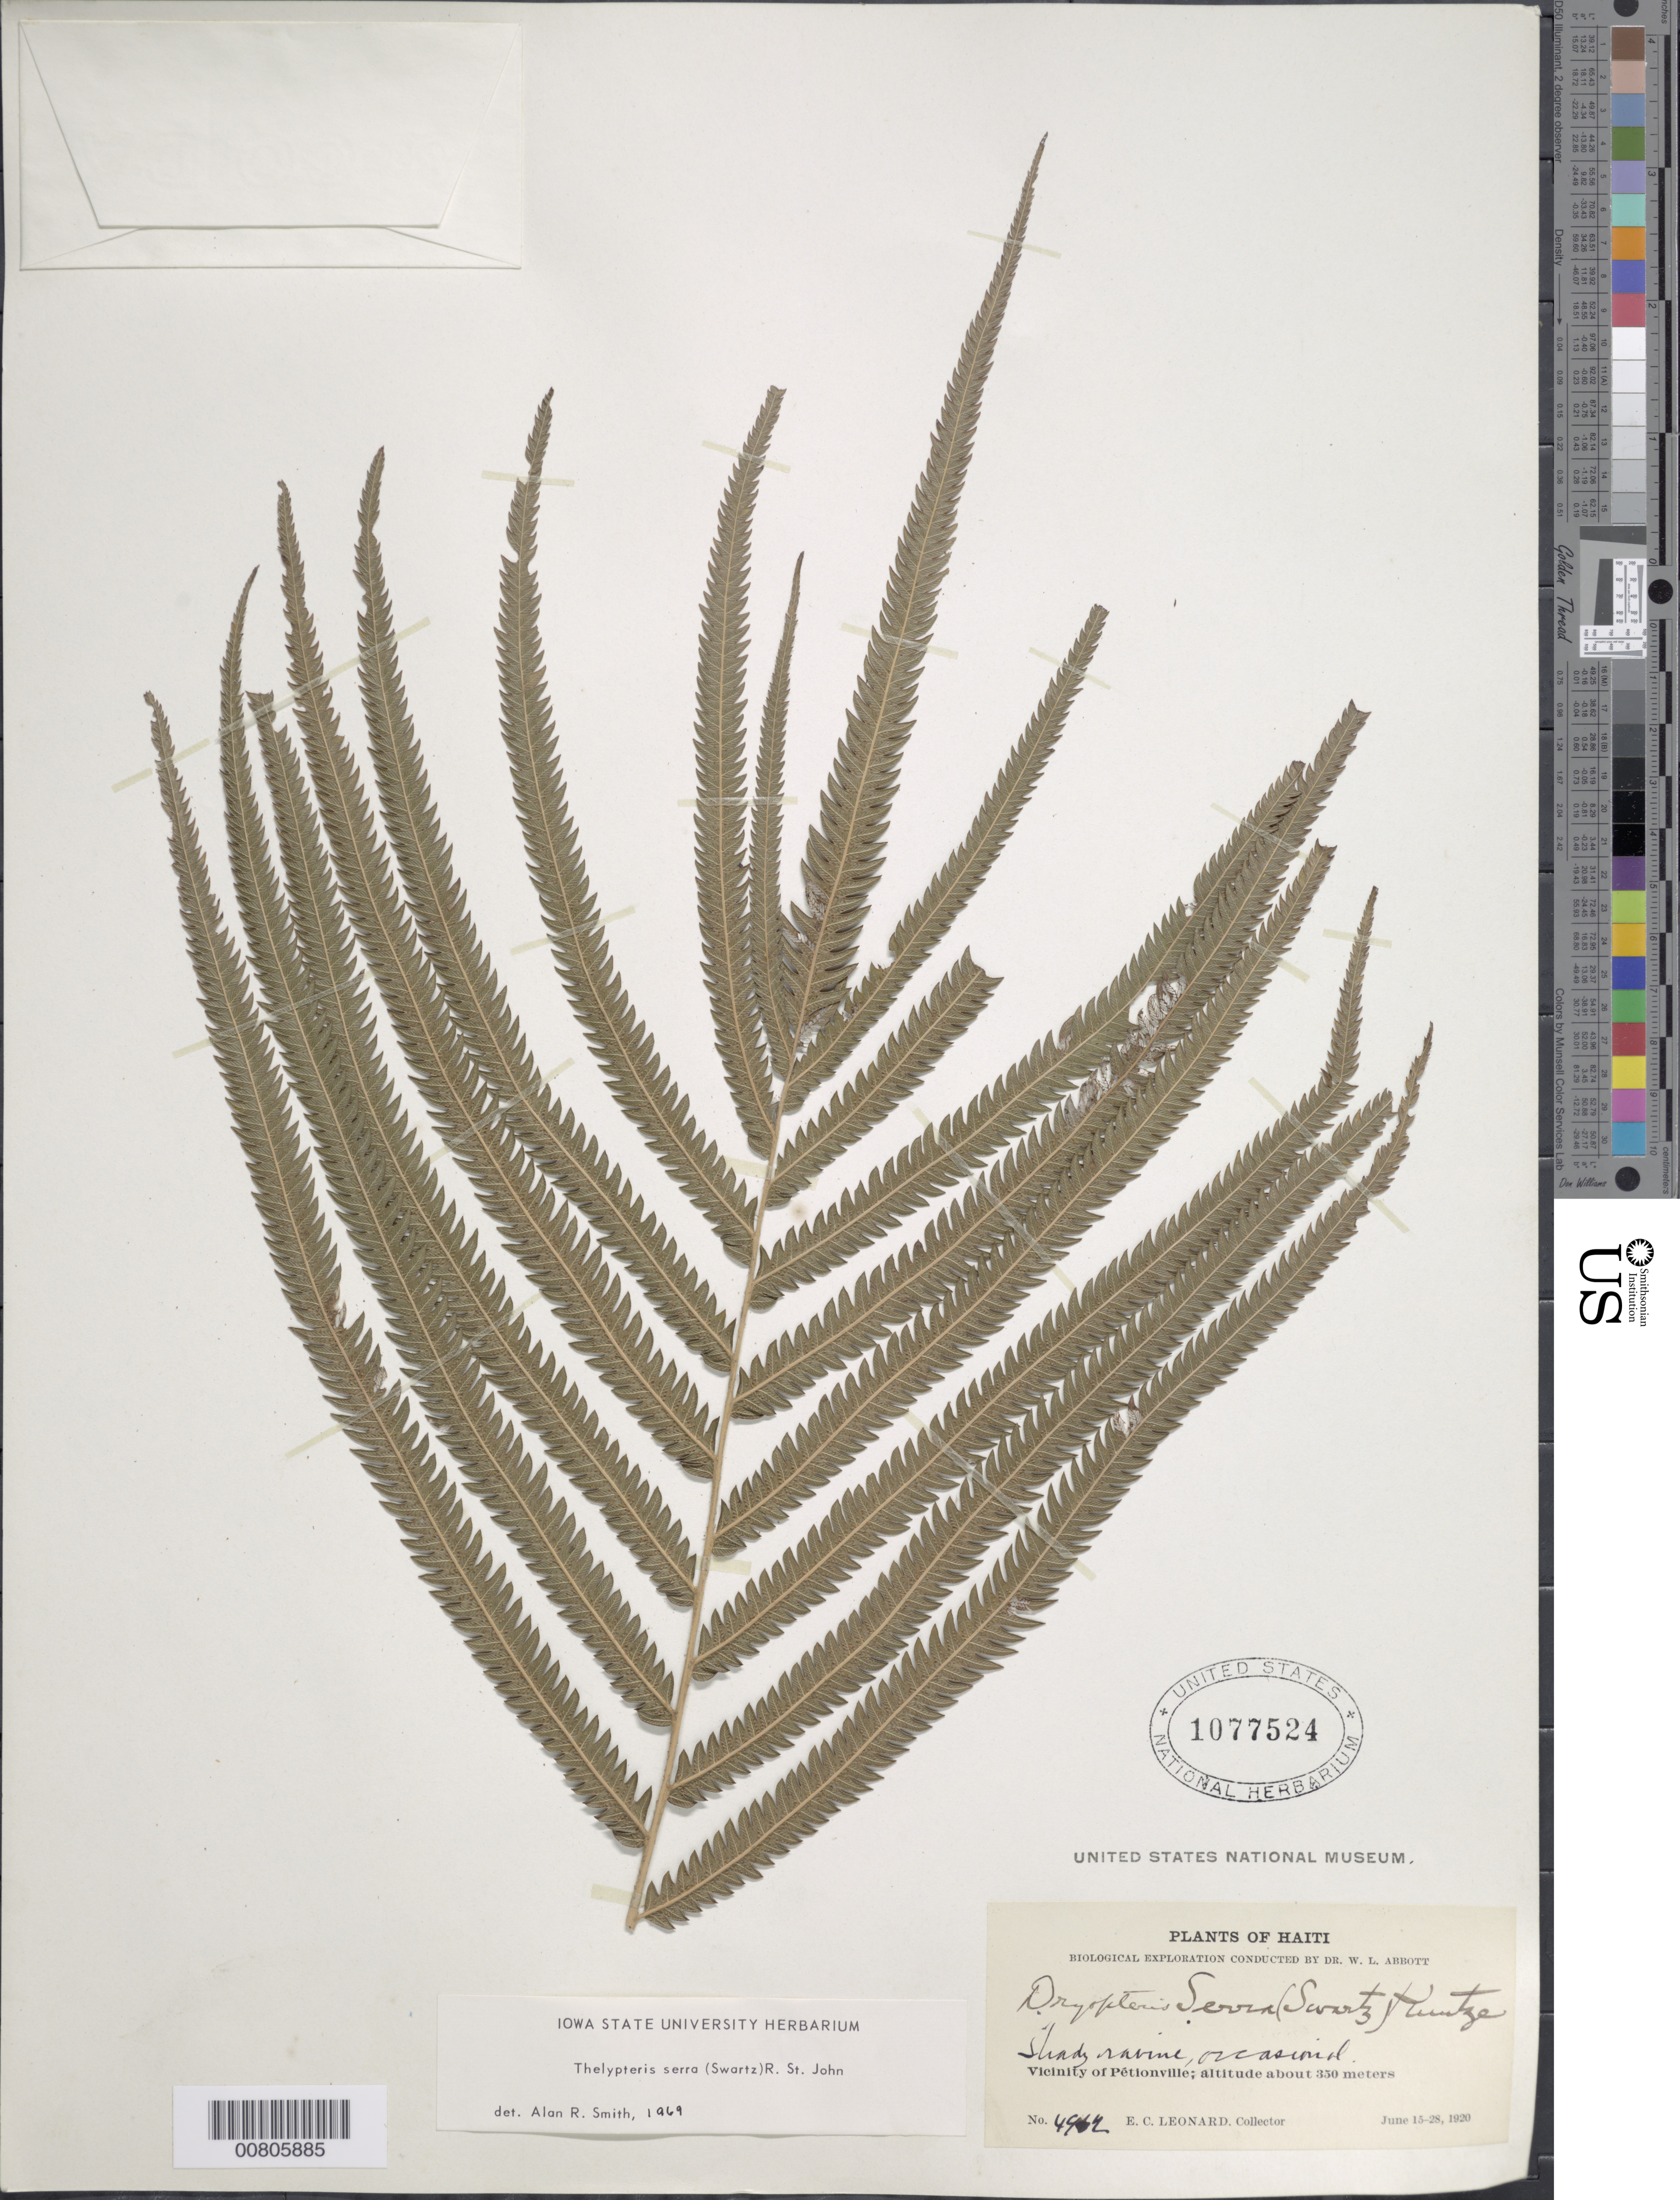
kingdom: Plantae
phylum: Tracheophyta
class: Polypodiopsida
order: Polypodiales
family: Thelypteridaceae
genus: Christella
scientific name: Christella serra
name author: (Sw.) Holttum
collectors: E. C. Leonard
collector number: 4962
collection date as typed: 15 Jun 1920 to 28 Jun 1920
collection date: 1920-06-15/1920-06-28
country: Haiti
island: Hispaniola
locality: Pétionville vicinity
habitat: Shady ravine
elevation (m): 350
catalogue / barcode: US 1077524